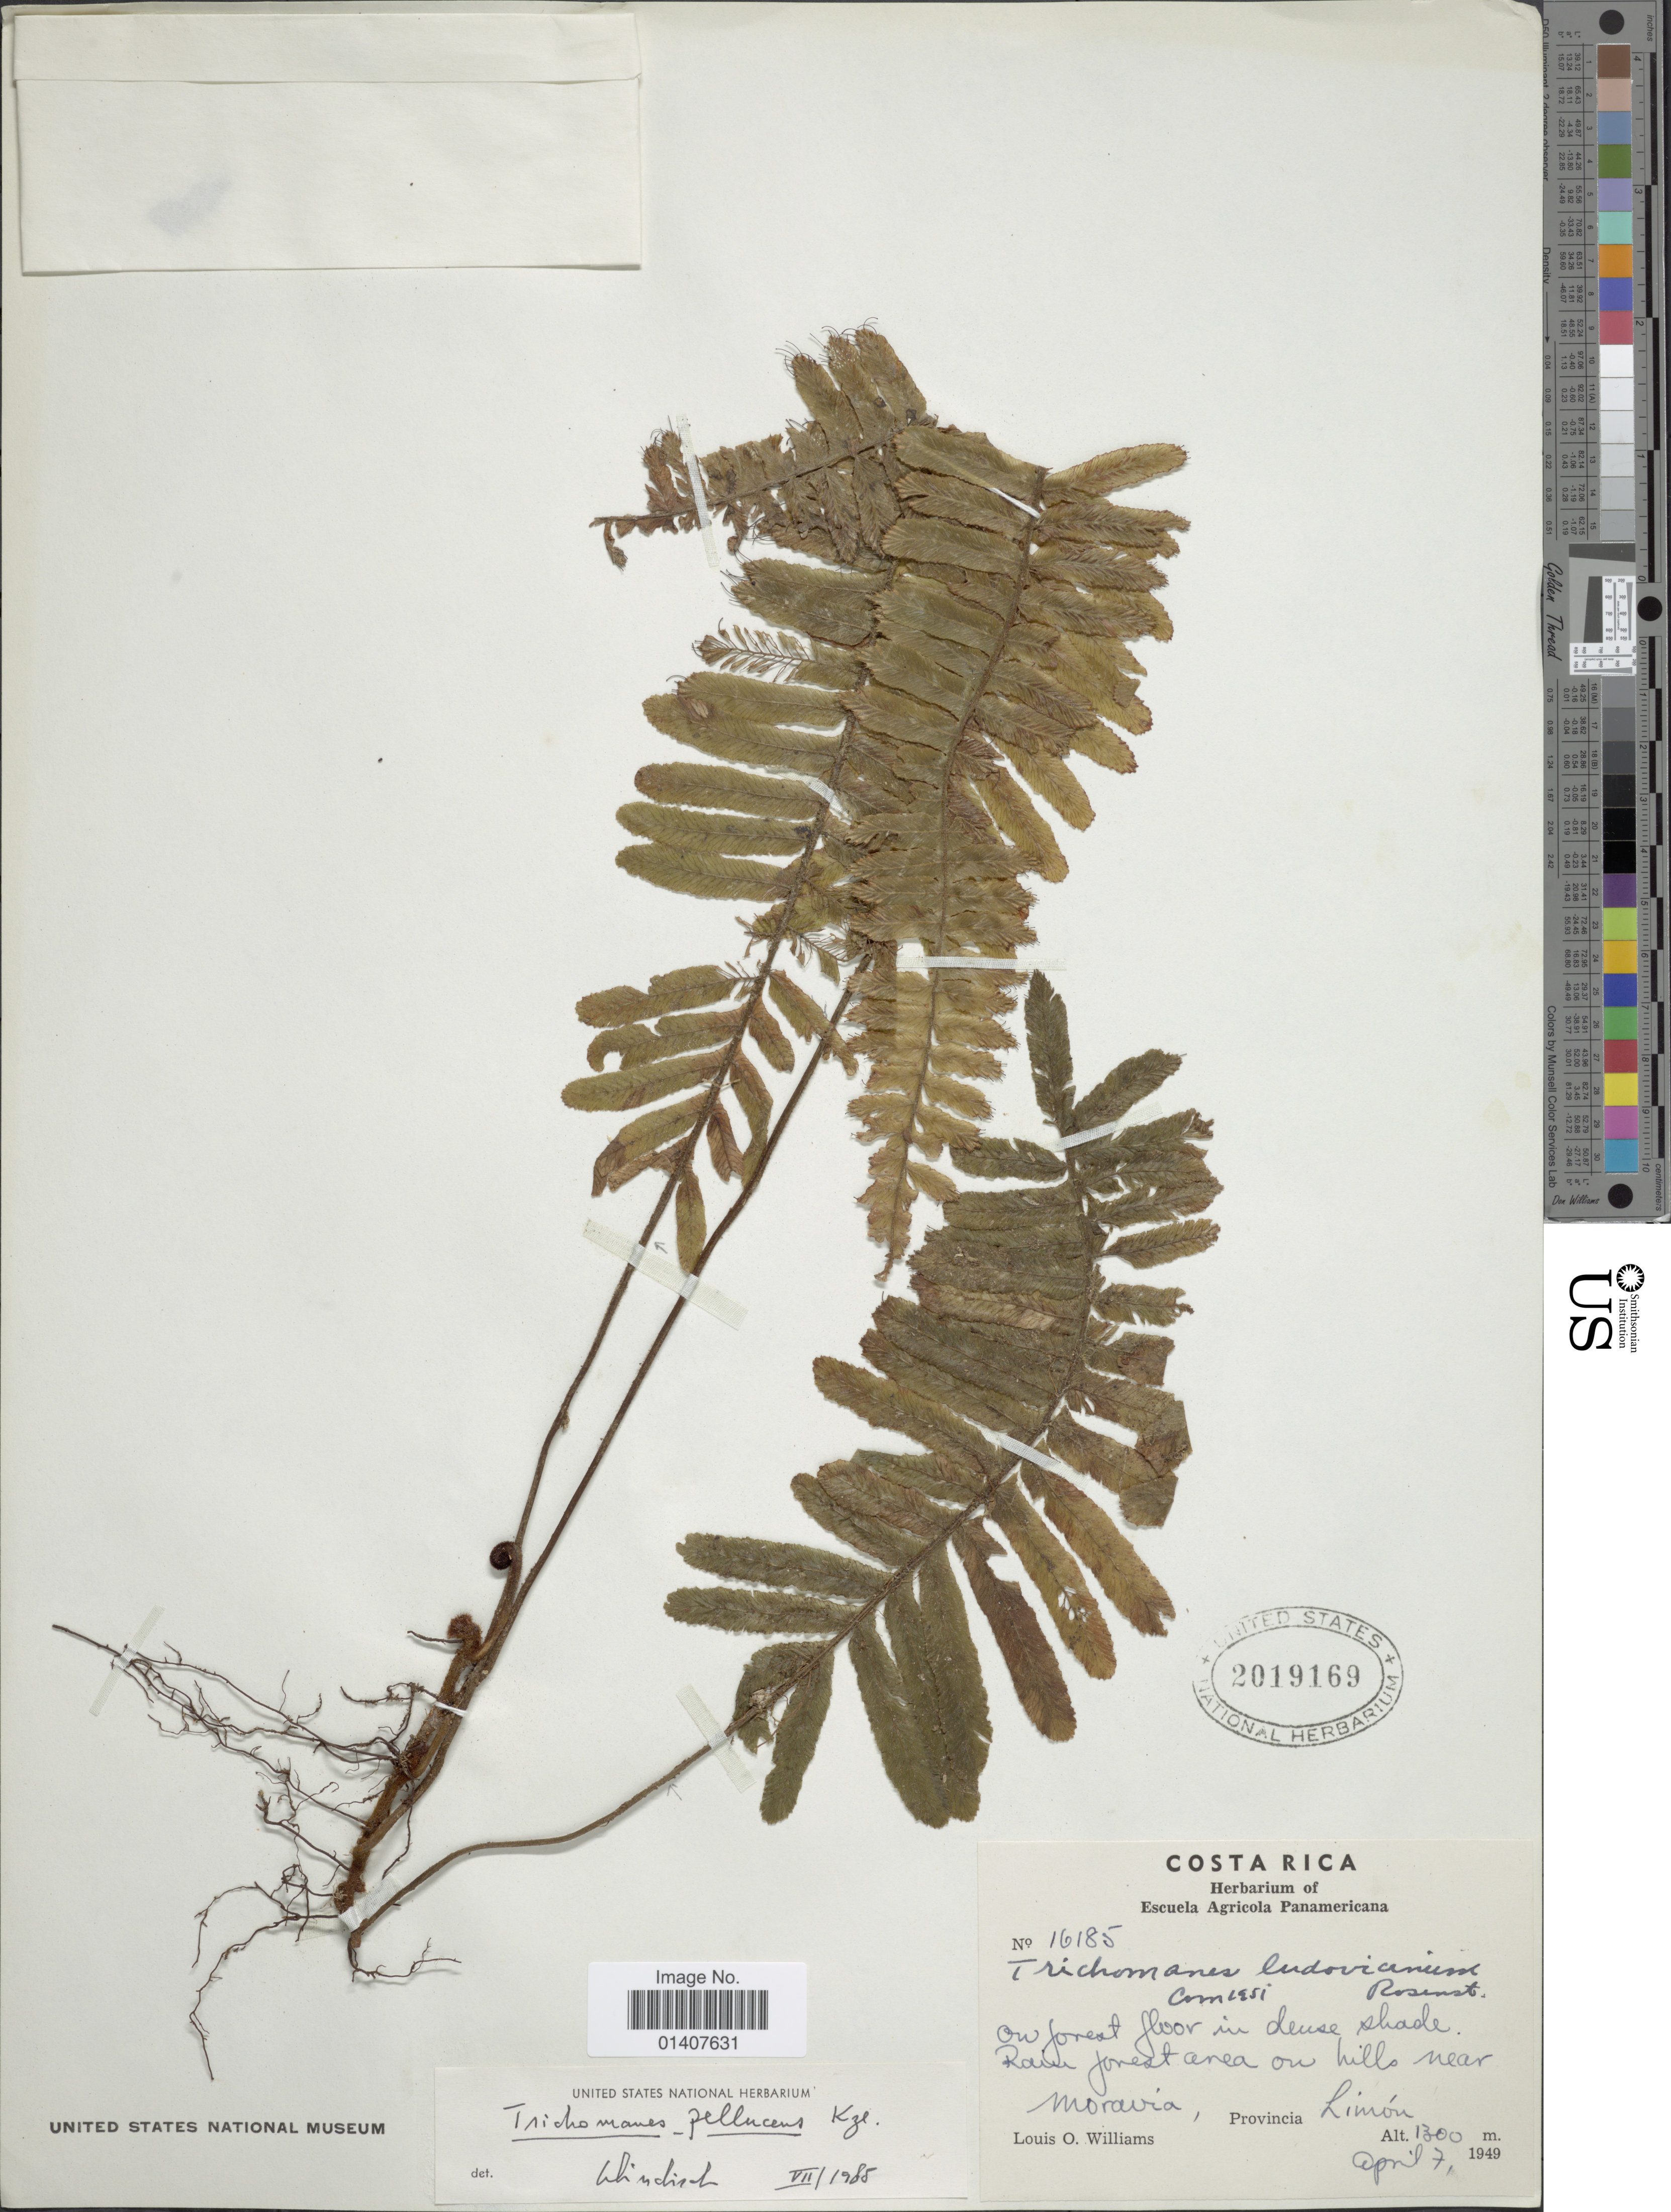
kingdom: Plantae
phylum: Tracheophyta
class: Polypodiopsida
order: Hymenophyllales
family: Hymenophyllaceae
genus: Trichomanes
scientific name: Trichomanes pellucens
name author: Kunze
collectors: L. O. Williams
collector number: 16185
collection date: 1949-04-07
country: Costa Rica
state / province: Limón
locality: On forest floor in dense shade, Rain fores area on hills near Moraiva, Provincia Limon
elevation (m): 1300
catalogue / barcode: US 2019169